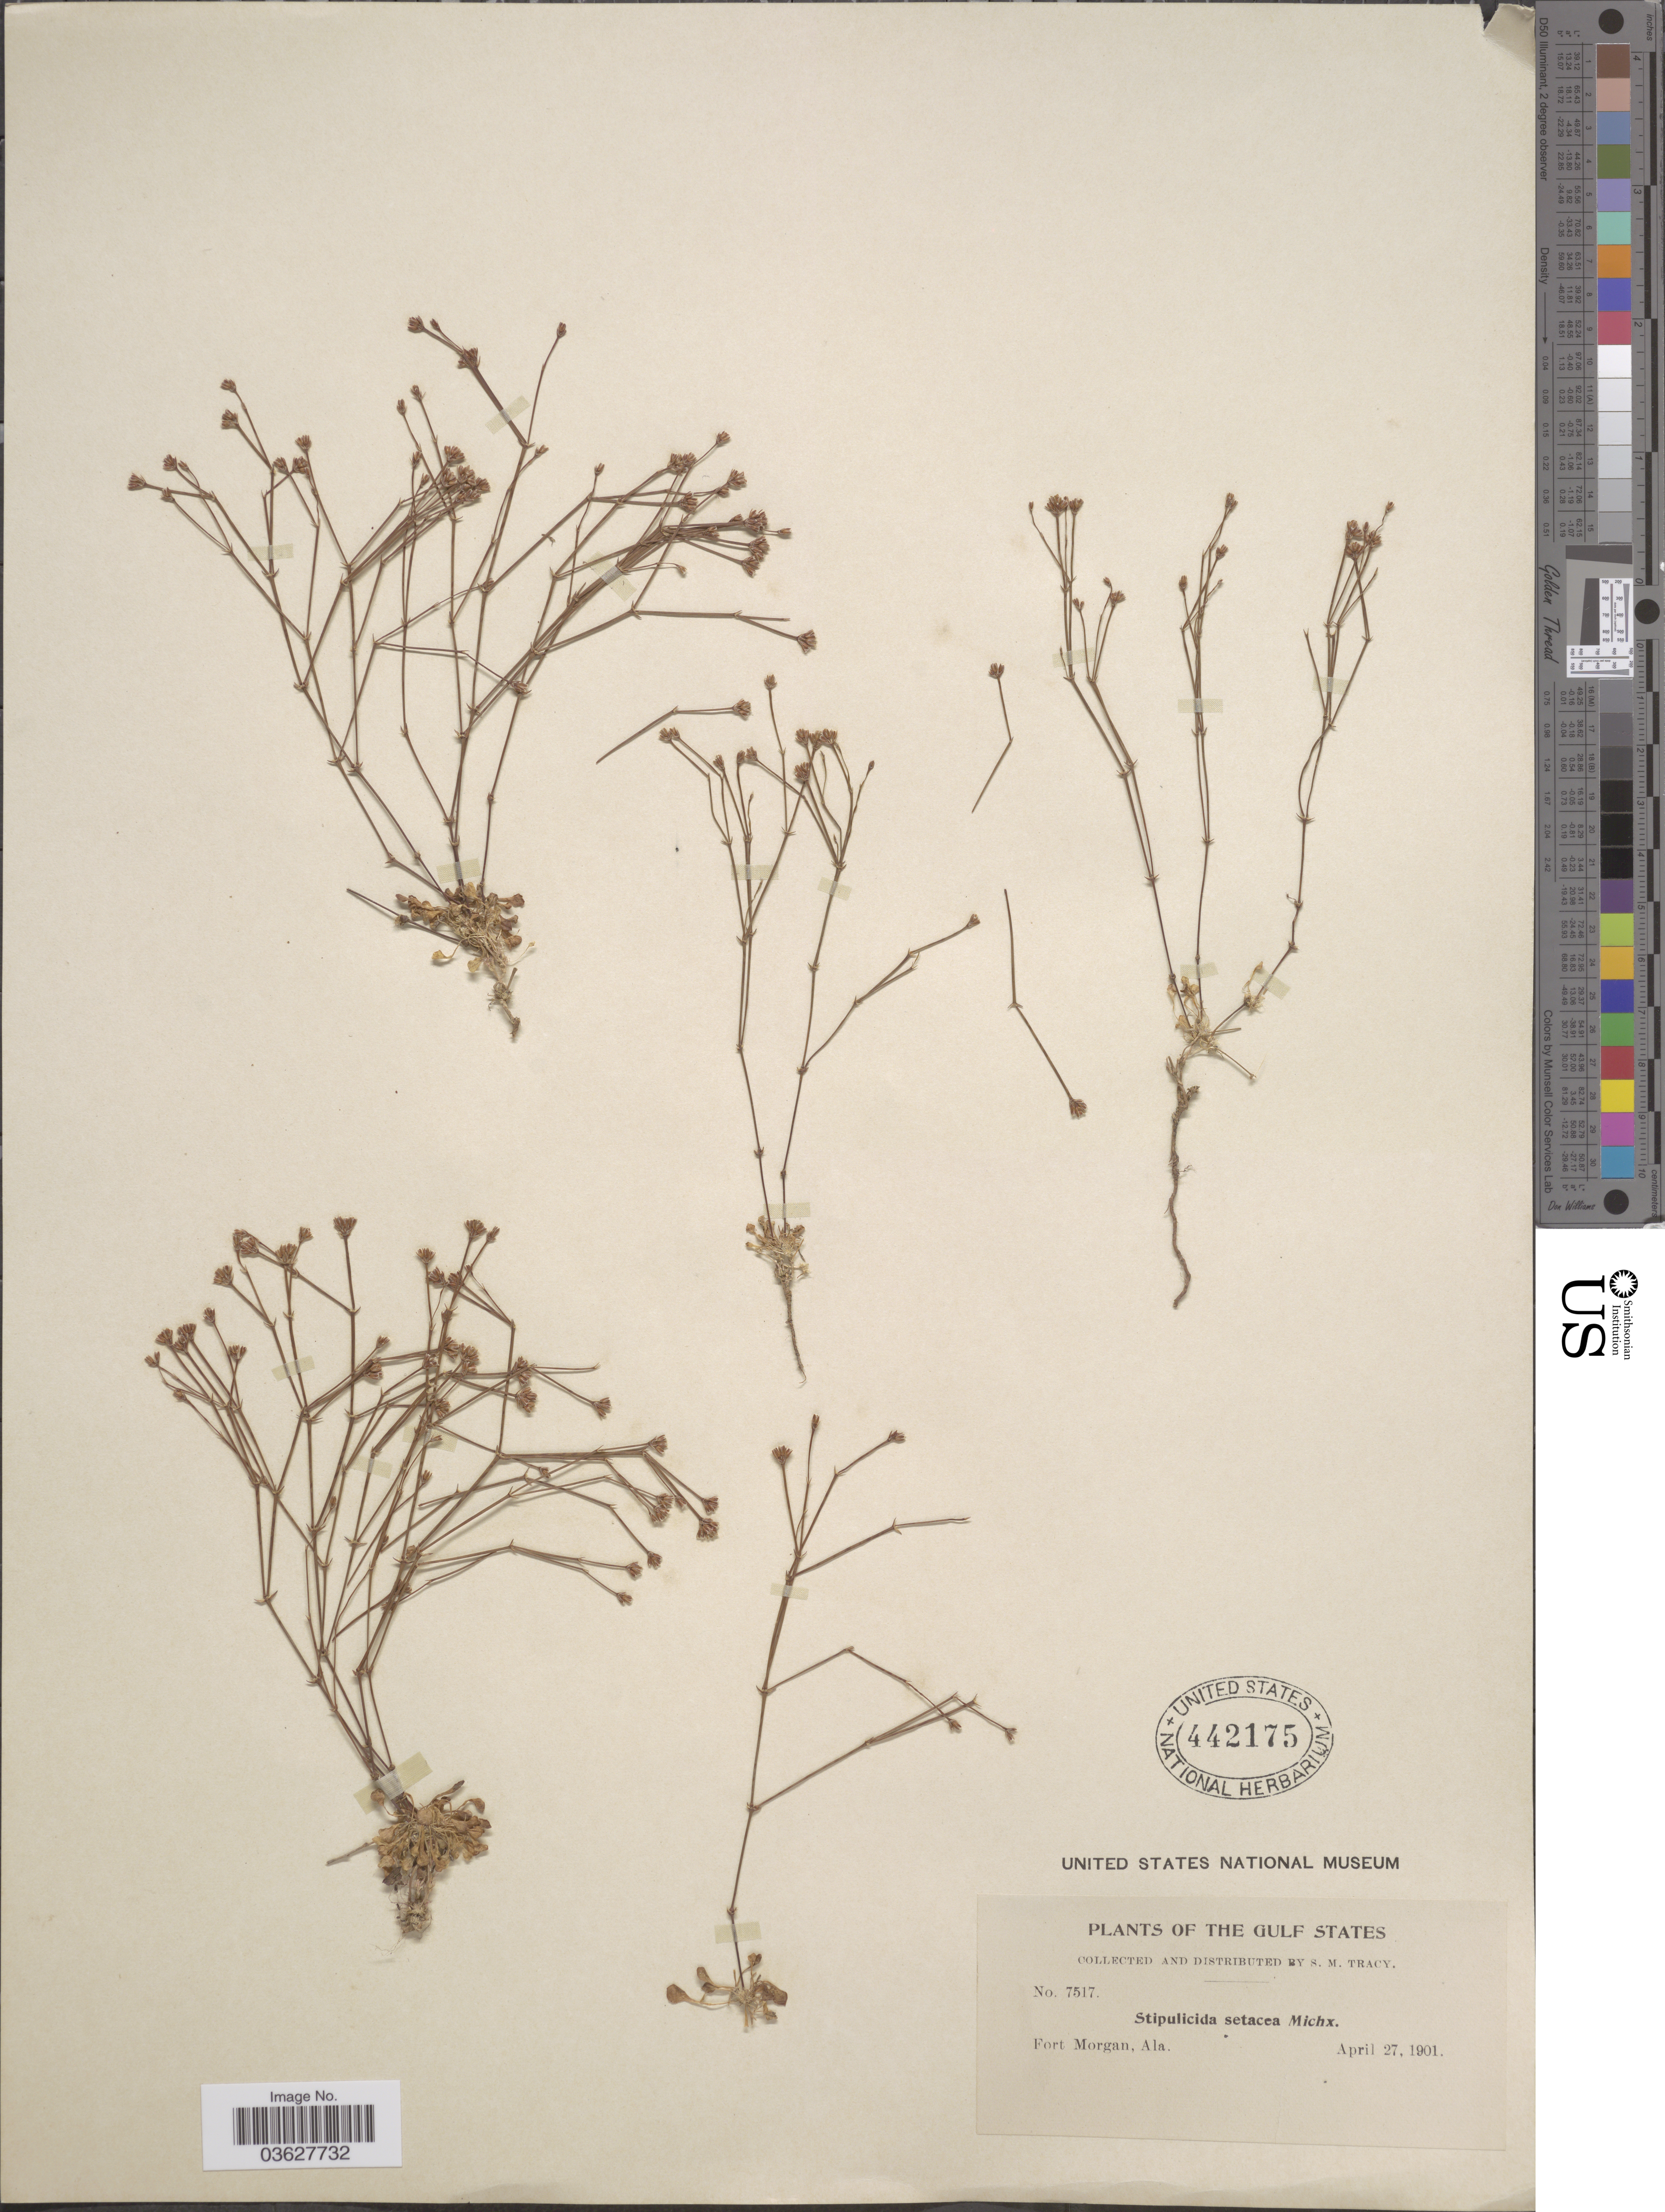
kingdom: Plantae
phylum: Tracheophyta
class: Magnoliopsida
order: Caryophyllales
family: Caryophyllaceae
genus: Stipulicida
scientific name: Stipulicida setacea var. setacea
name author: Michx.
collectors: S. M. Tracy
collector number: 7517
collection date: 1901-04-27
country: United States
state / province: Alabama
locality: The Gulf States. Fort Morgan.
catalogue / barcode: US 442175